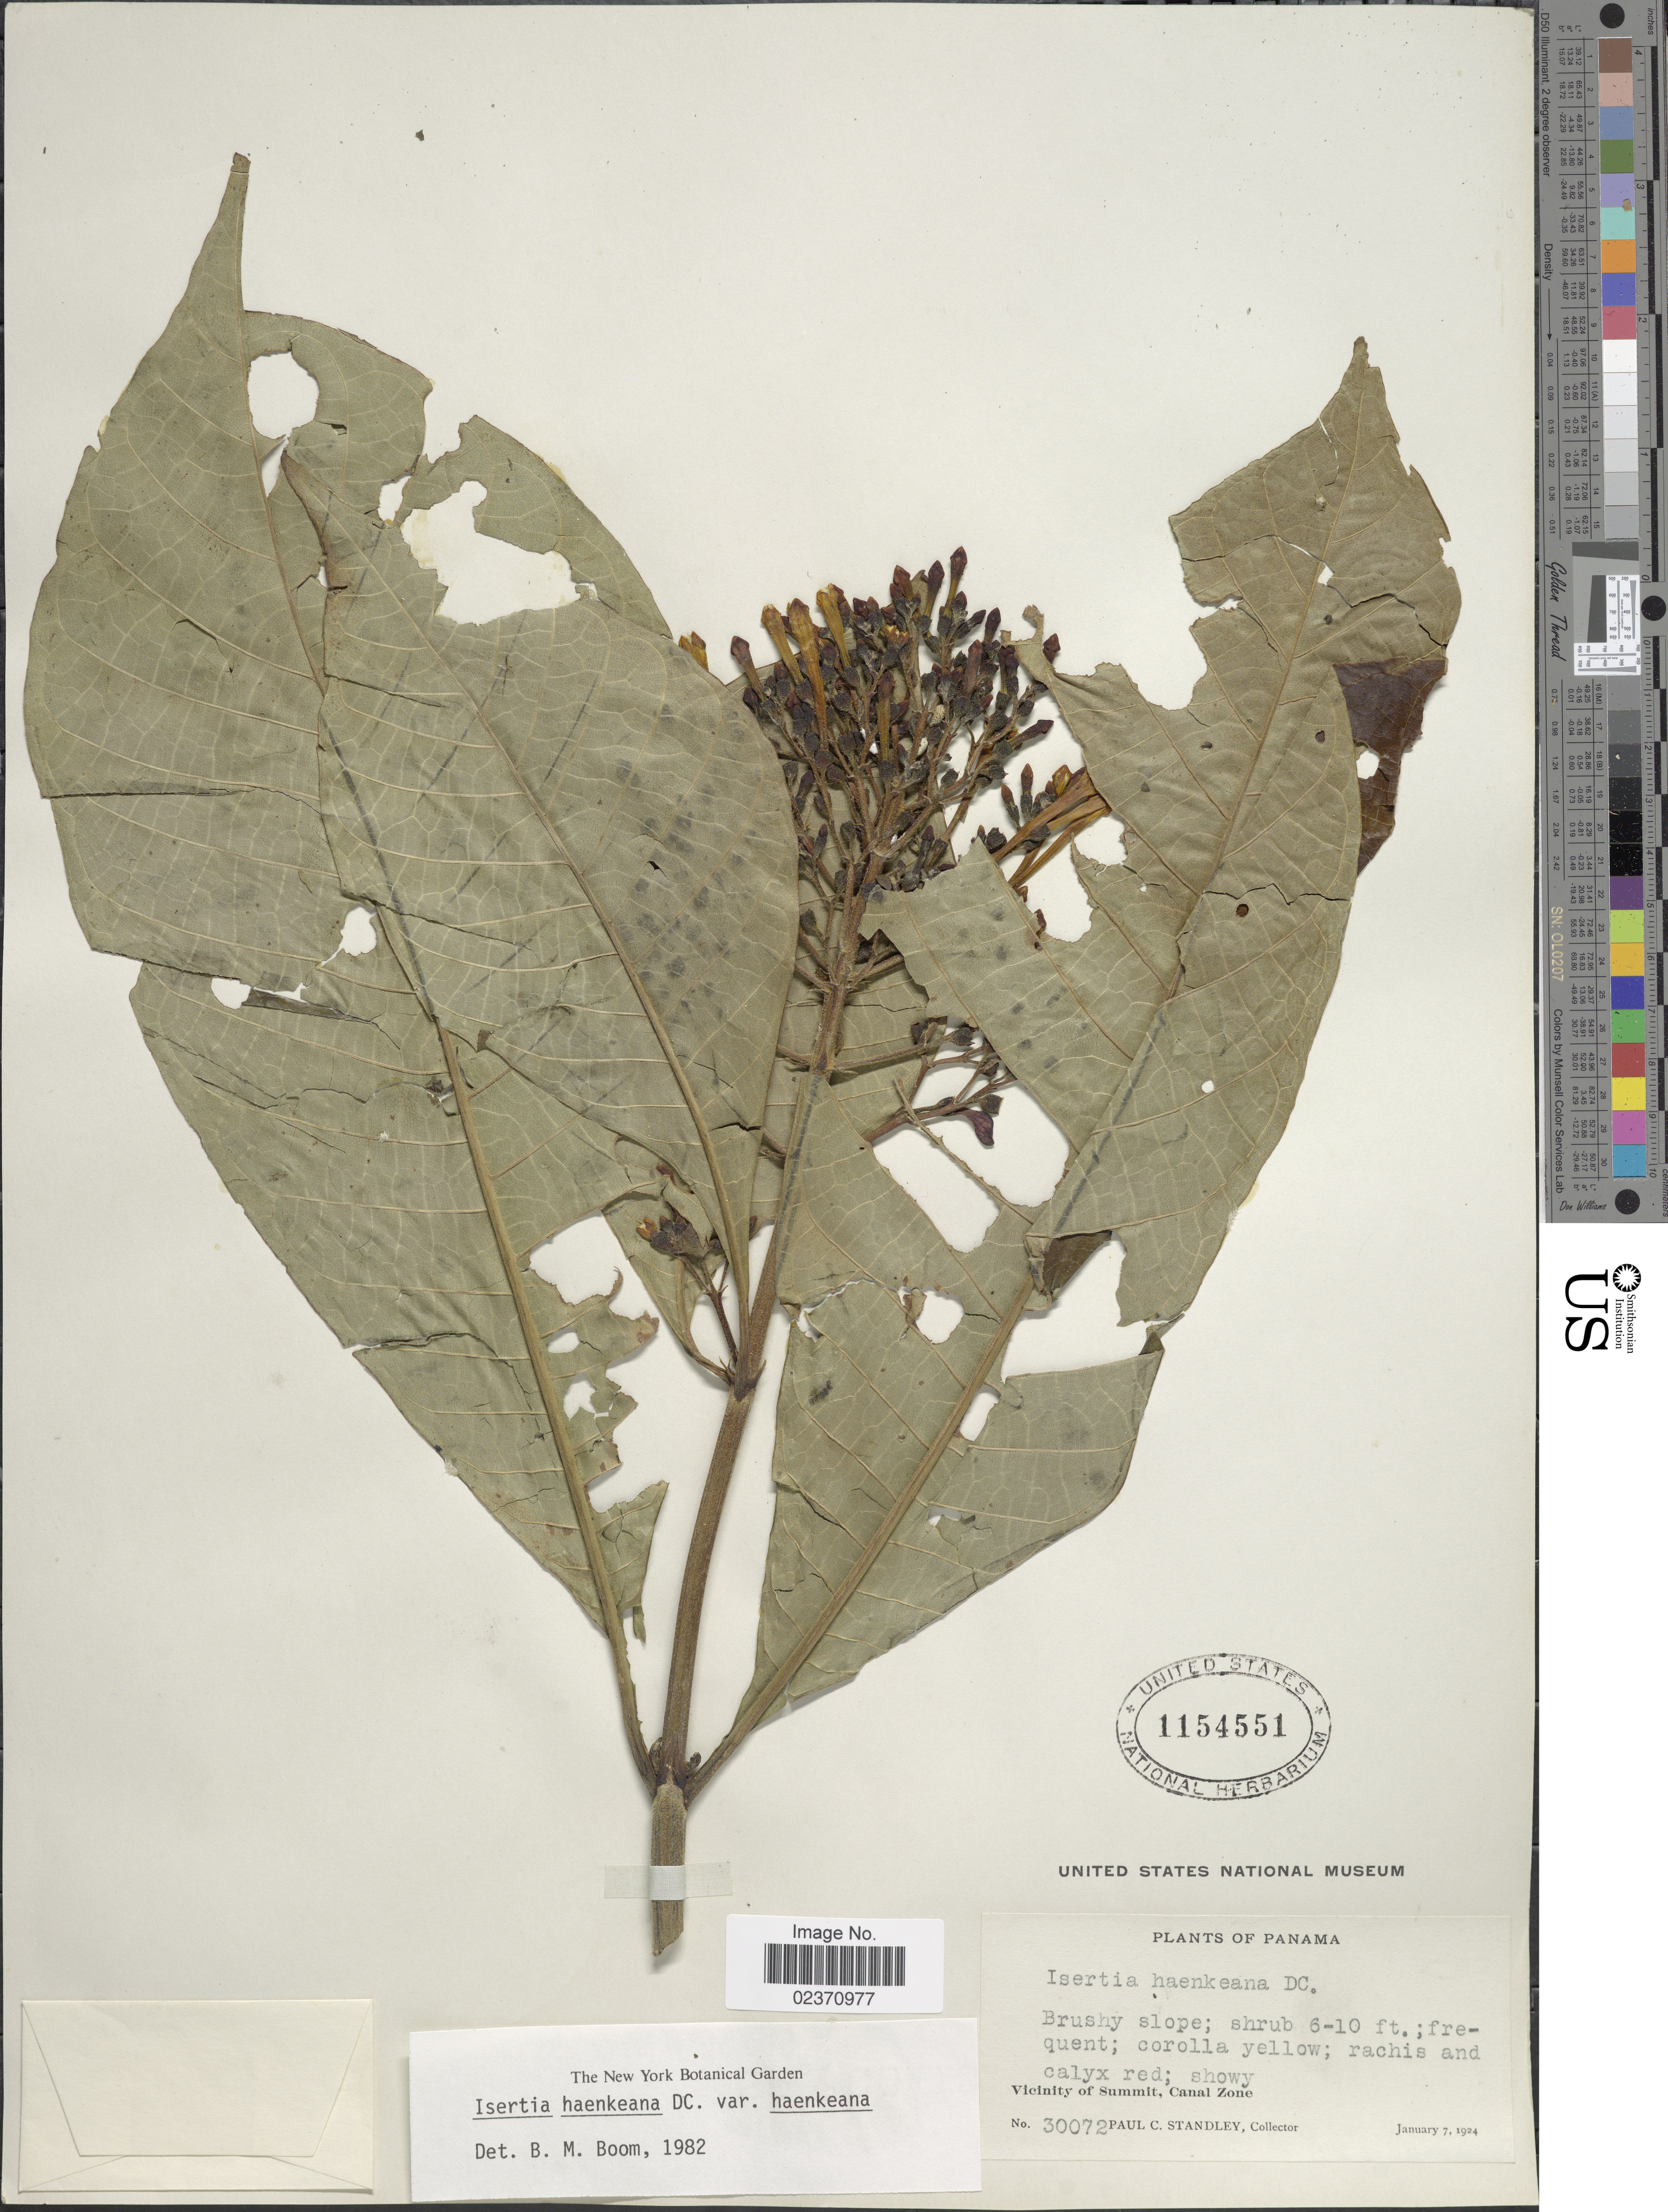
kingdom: Plantae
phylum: Tracheophyta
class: Magnoliopsida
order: Gentianales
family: Rubiaceae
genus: Isertia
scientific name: Isertia haenkeana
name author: DC.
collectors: P. C. Standley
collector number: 30072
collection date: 1924-01-07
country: Panama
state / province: Colón / Panamá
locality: Vicinity of Summit, Canal Zone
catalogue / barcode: US 1154551